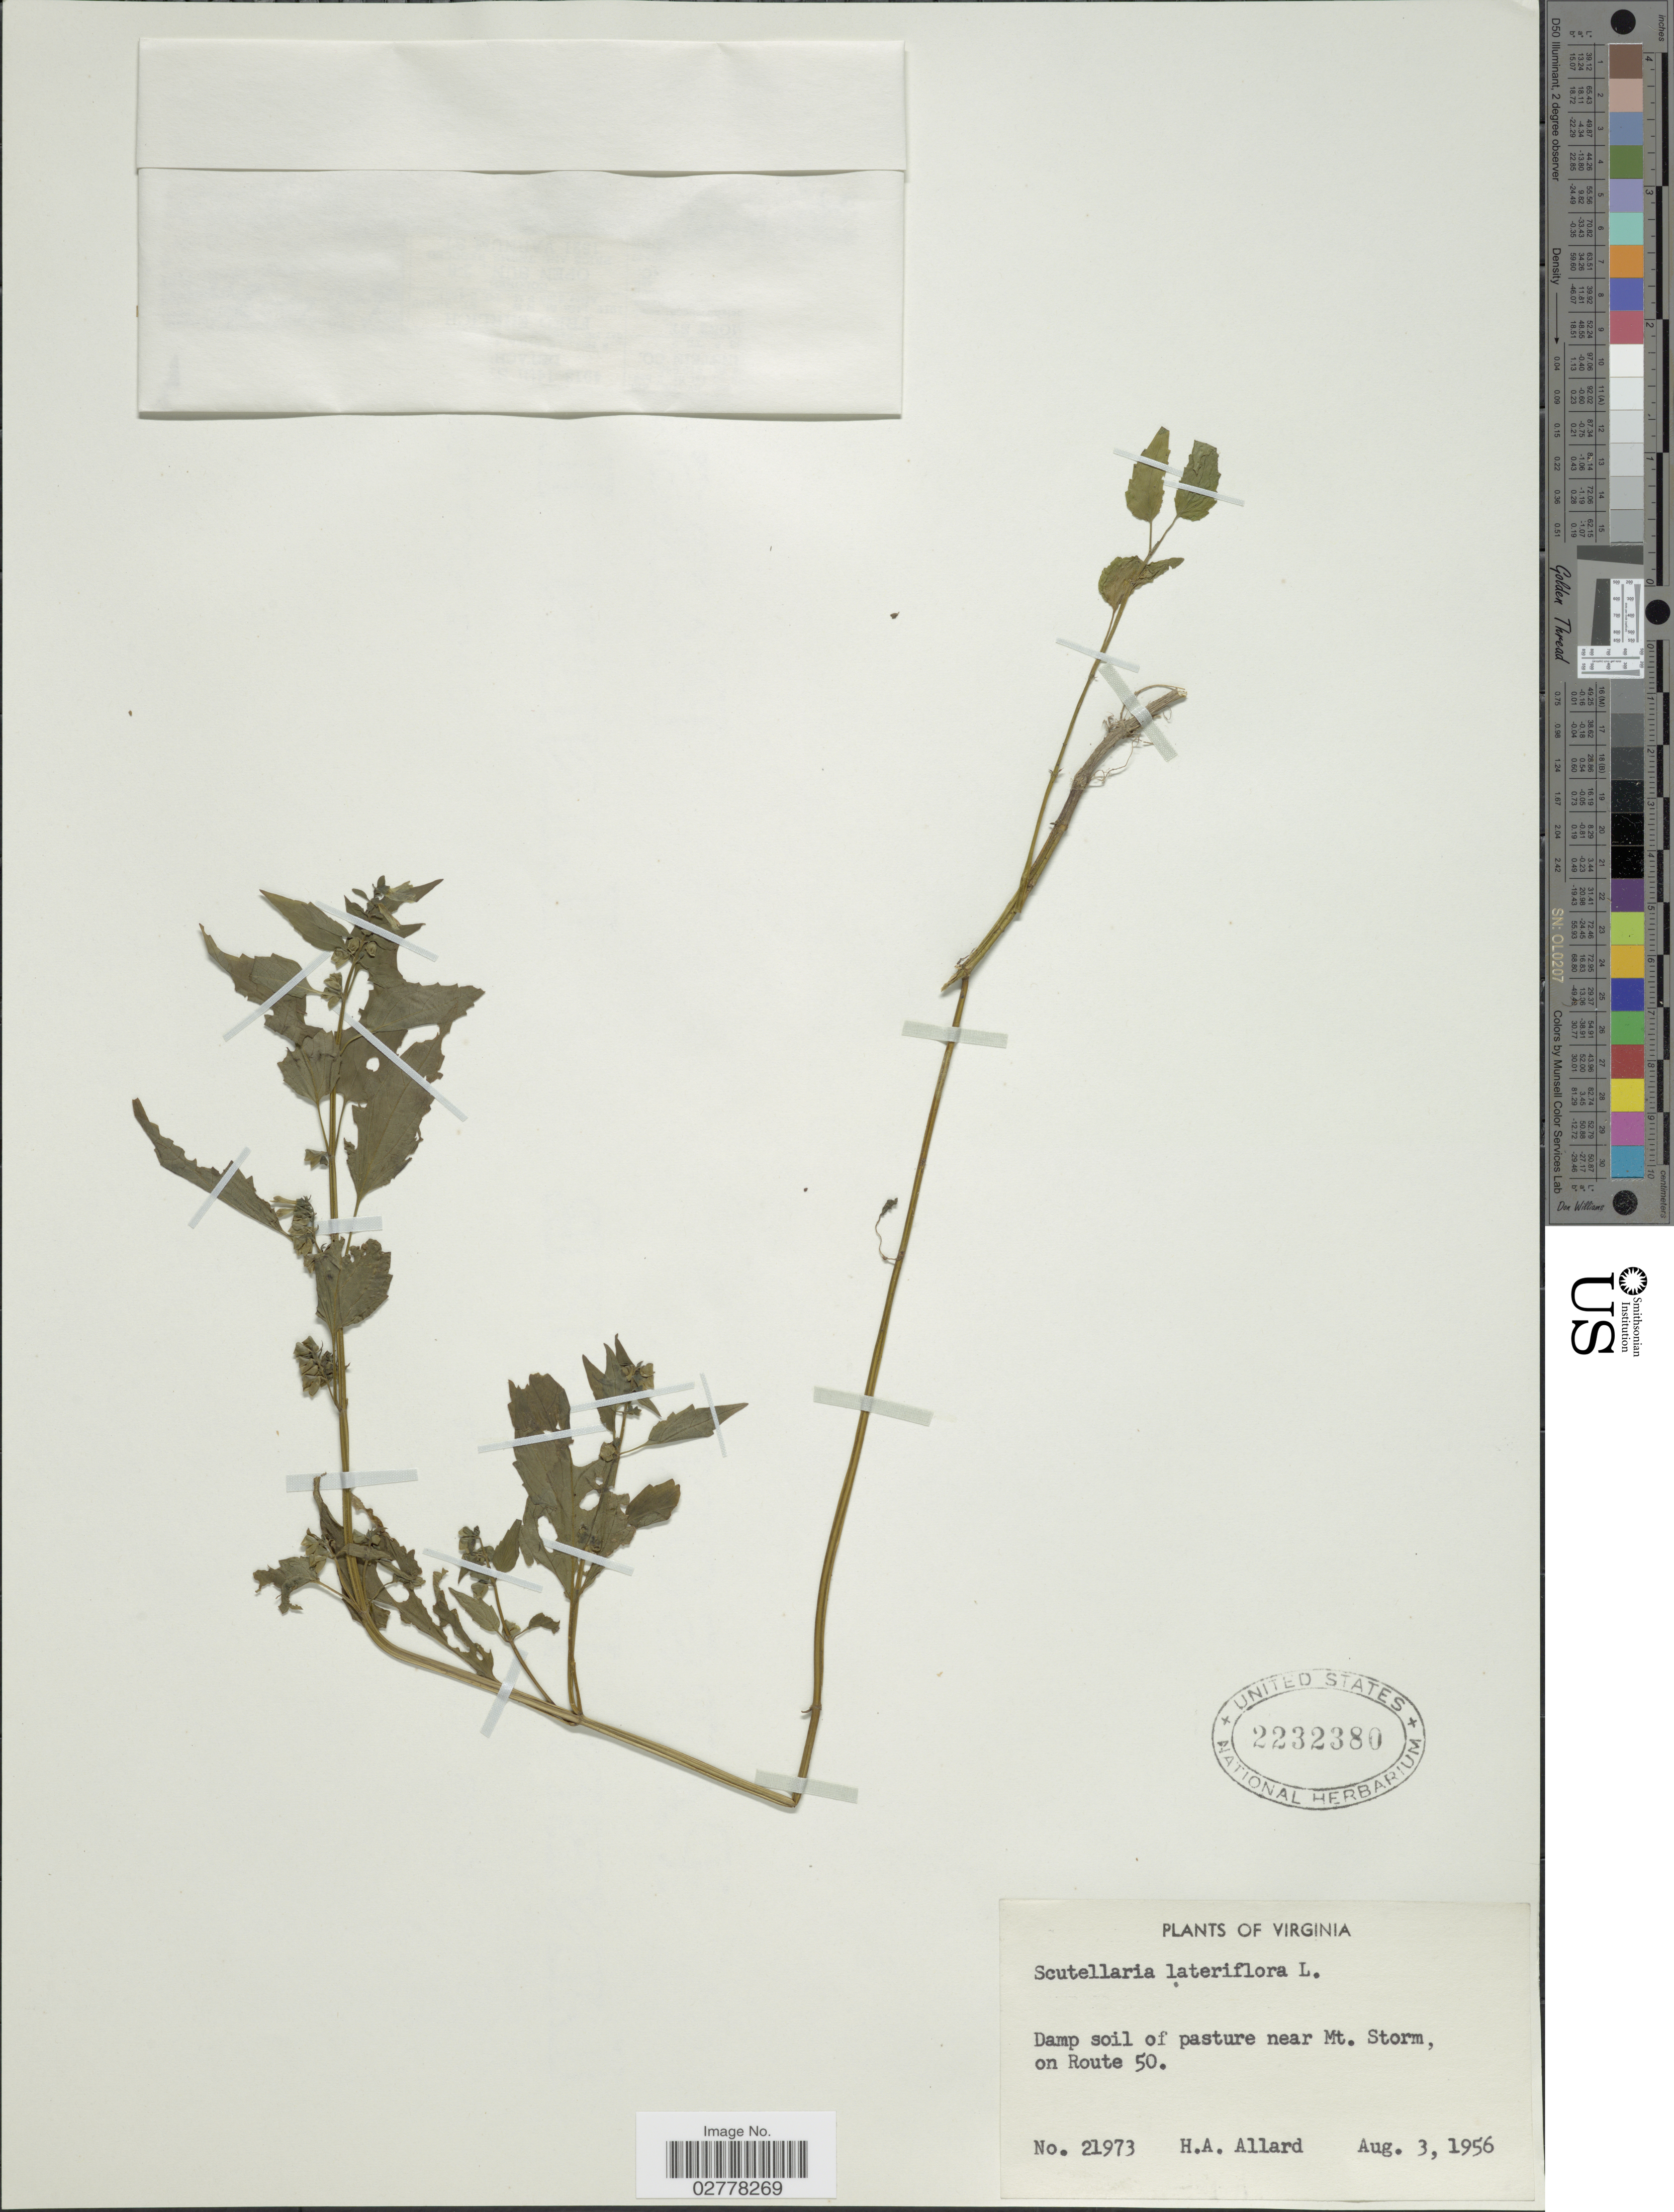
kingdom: Plantae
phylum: Tracheophyta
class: Magnoliopsida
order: Lamiales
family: Lamiaceae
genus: Scutellaria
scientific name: Scutellaria lateriflora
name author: L.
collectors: H. A. Allard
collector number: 21973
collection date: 1956-08-03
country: United States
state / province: Virginia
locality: Damp soil of pasture near Mt. Storm, on Route 50.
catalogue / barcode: US 2232380